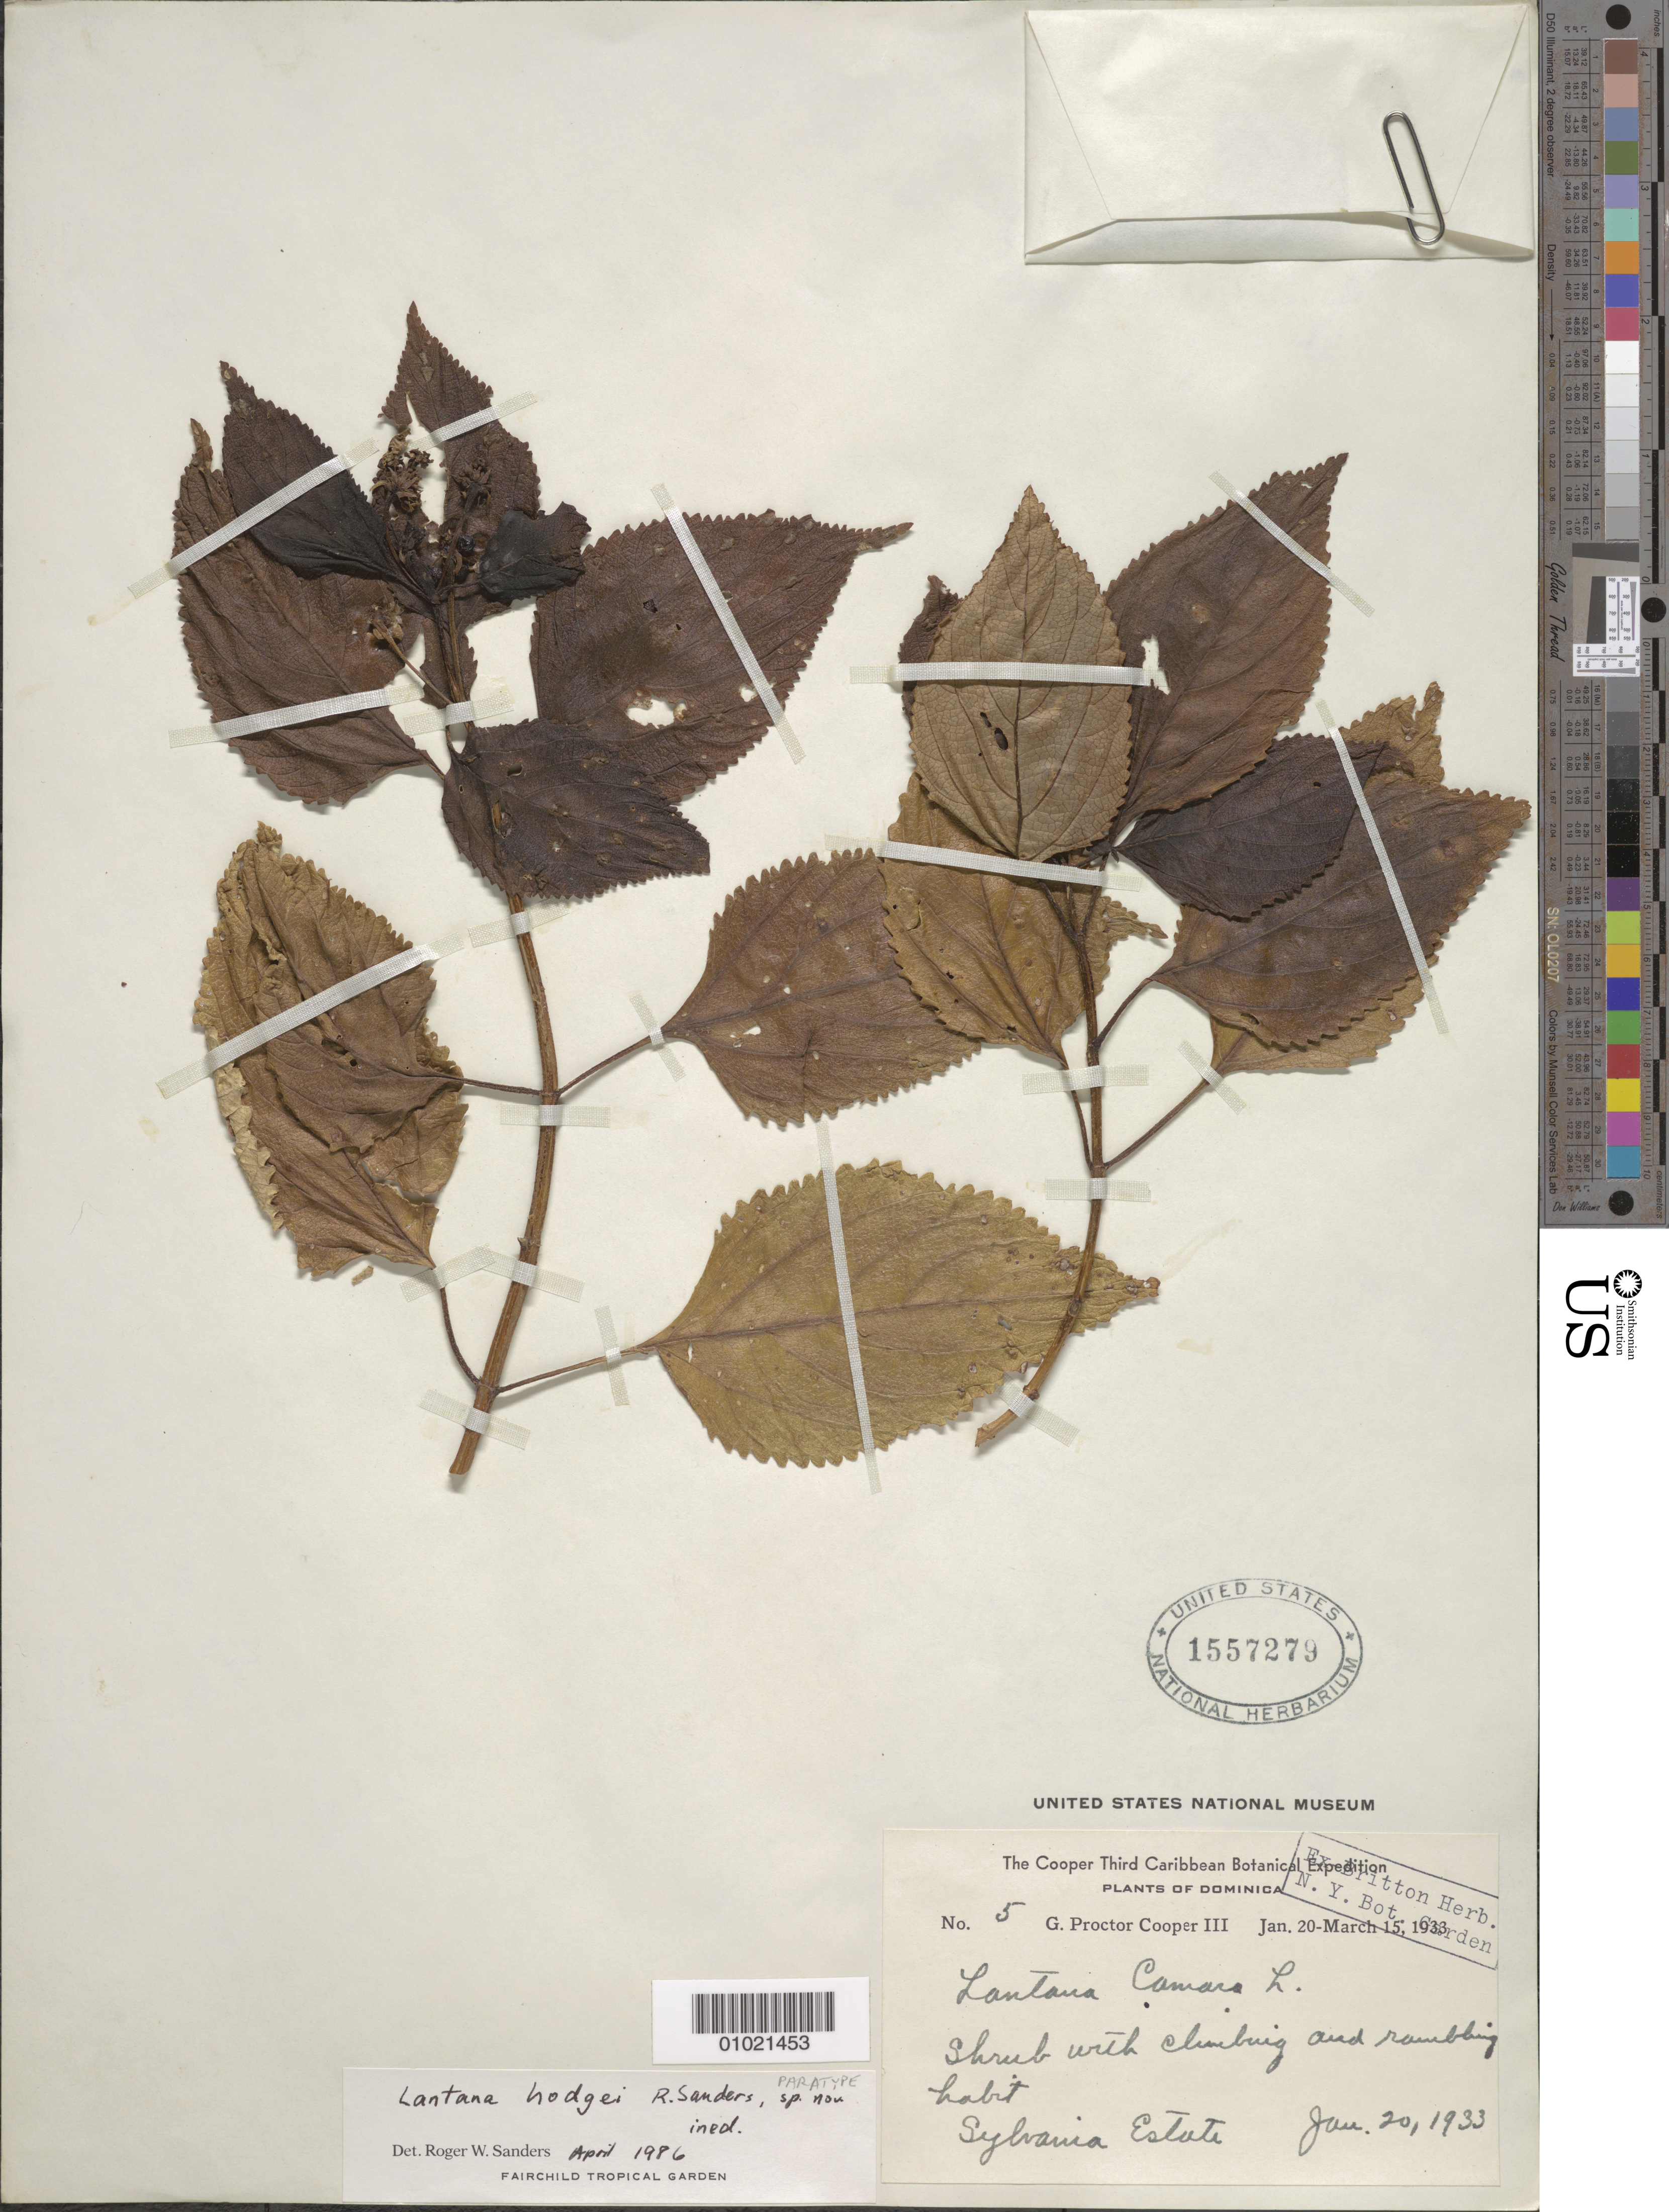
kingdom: Plantae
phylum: Tracheophyta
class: Magnoliopsida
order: Lamiales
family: Verbenaceae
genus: Lantana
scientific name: Lantana hodgei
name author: Sanders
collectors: G. Cooper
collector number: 5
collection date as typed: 20 Jan 1933 to 15 Mar 1933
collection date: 1933-01-20/1933-03-15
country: Dominica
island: Dominica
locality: Sylvania Estate.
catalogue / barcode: US 1557279